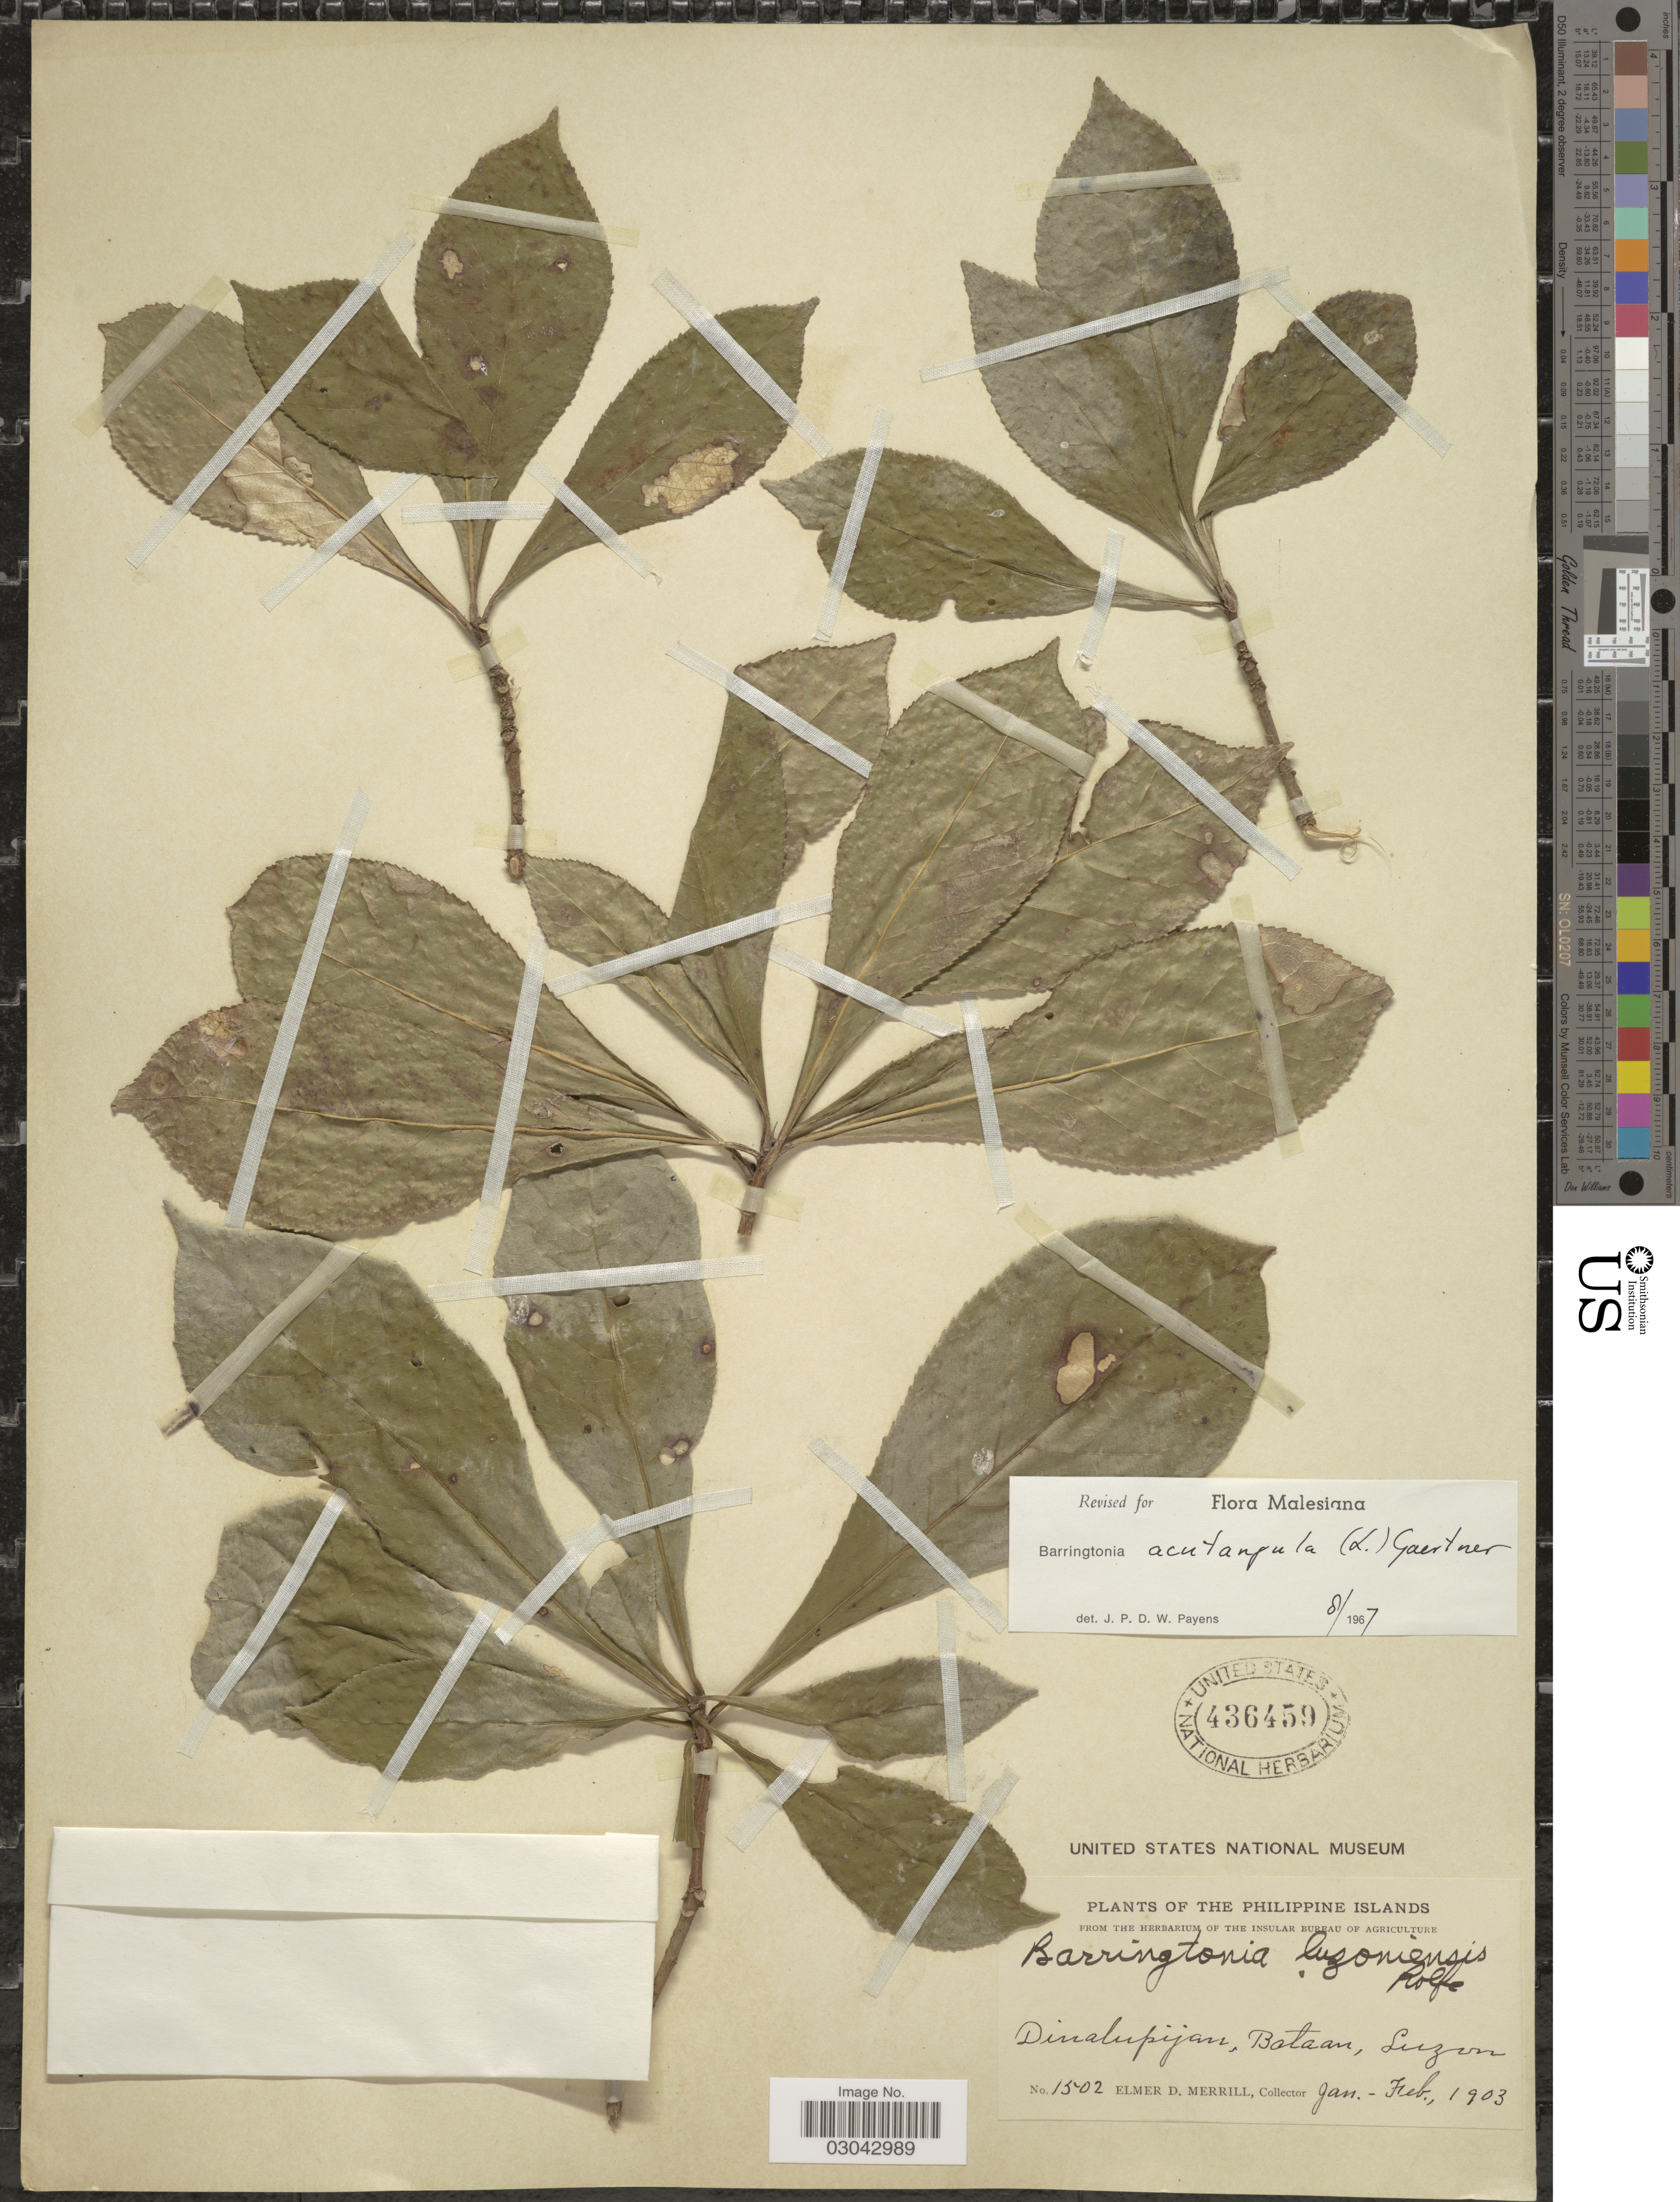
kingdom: Plantae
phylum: Tracheophyta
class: Magnoliopsida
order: Ericales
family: Lecythidaceae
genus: Barringtonia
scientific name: Barringtonia acutangula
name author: (L.) Gaertn.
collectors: E. D. Merrill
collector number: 1502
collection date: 1903-01/1903-02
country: Philippines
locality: Dinalupijan, Bataan, Luzon.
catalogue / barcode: US 436459